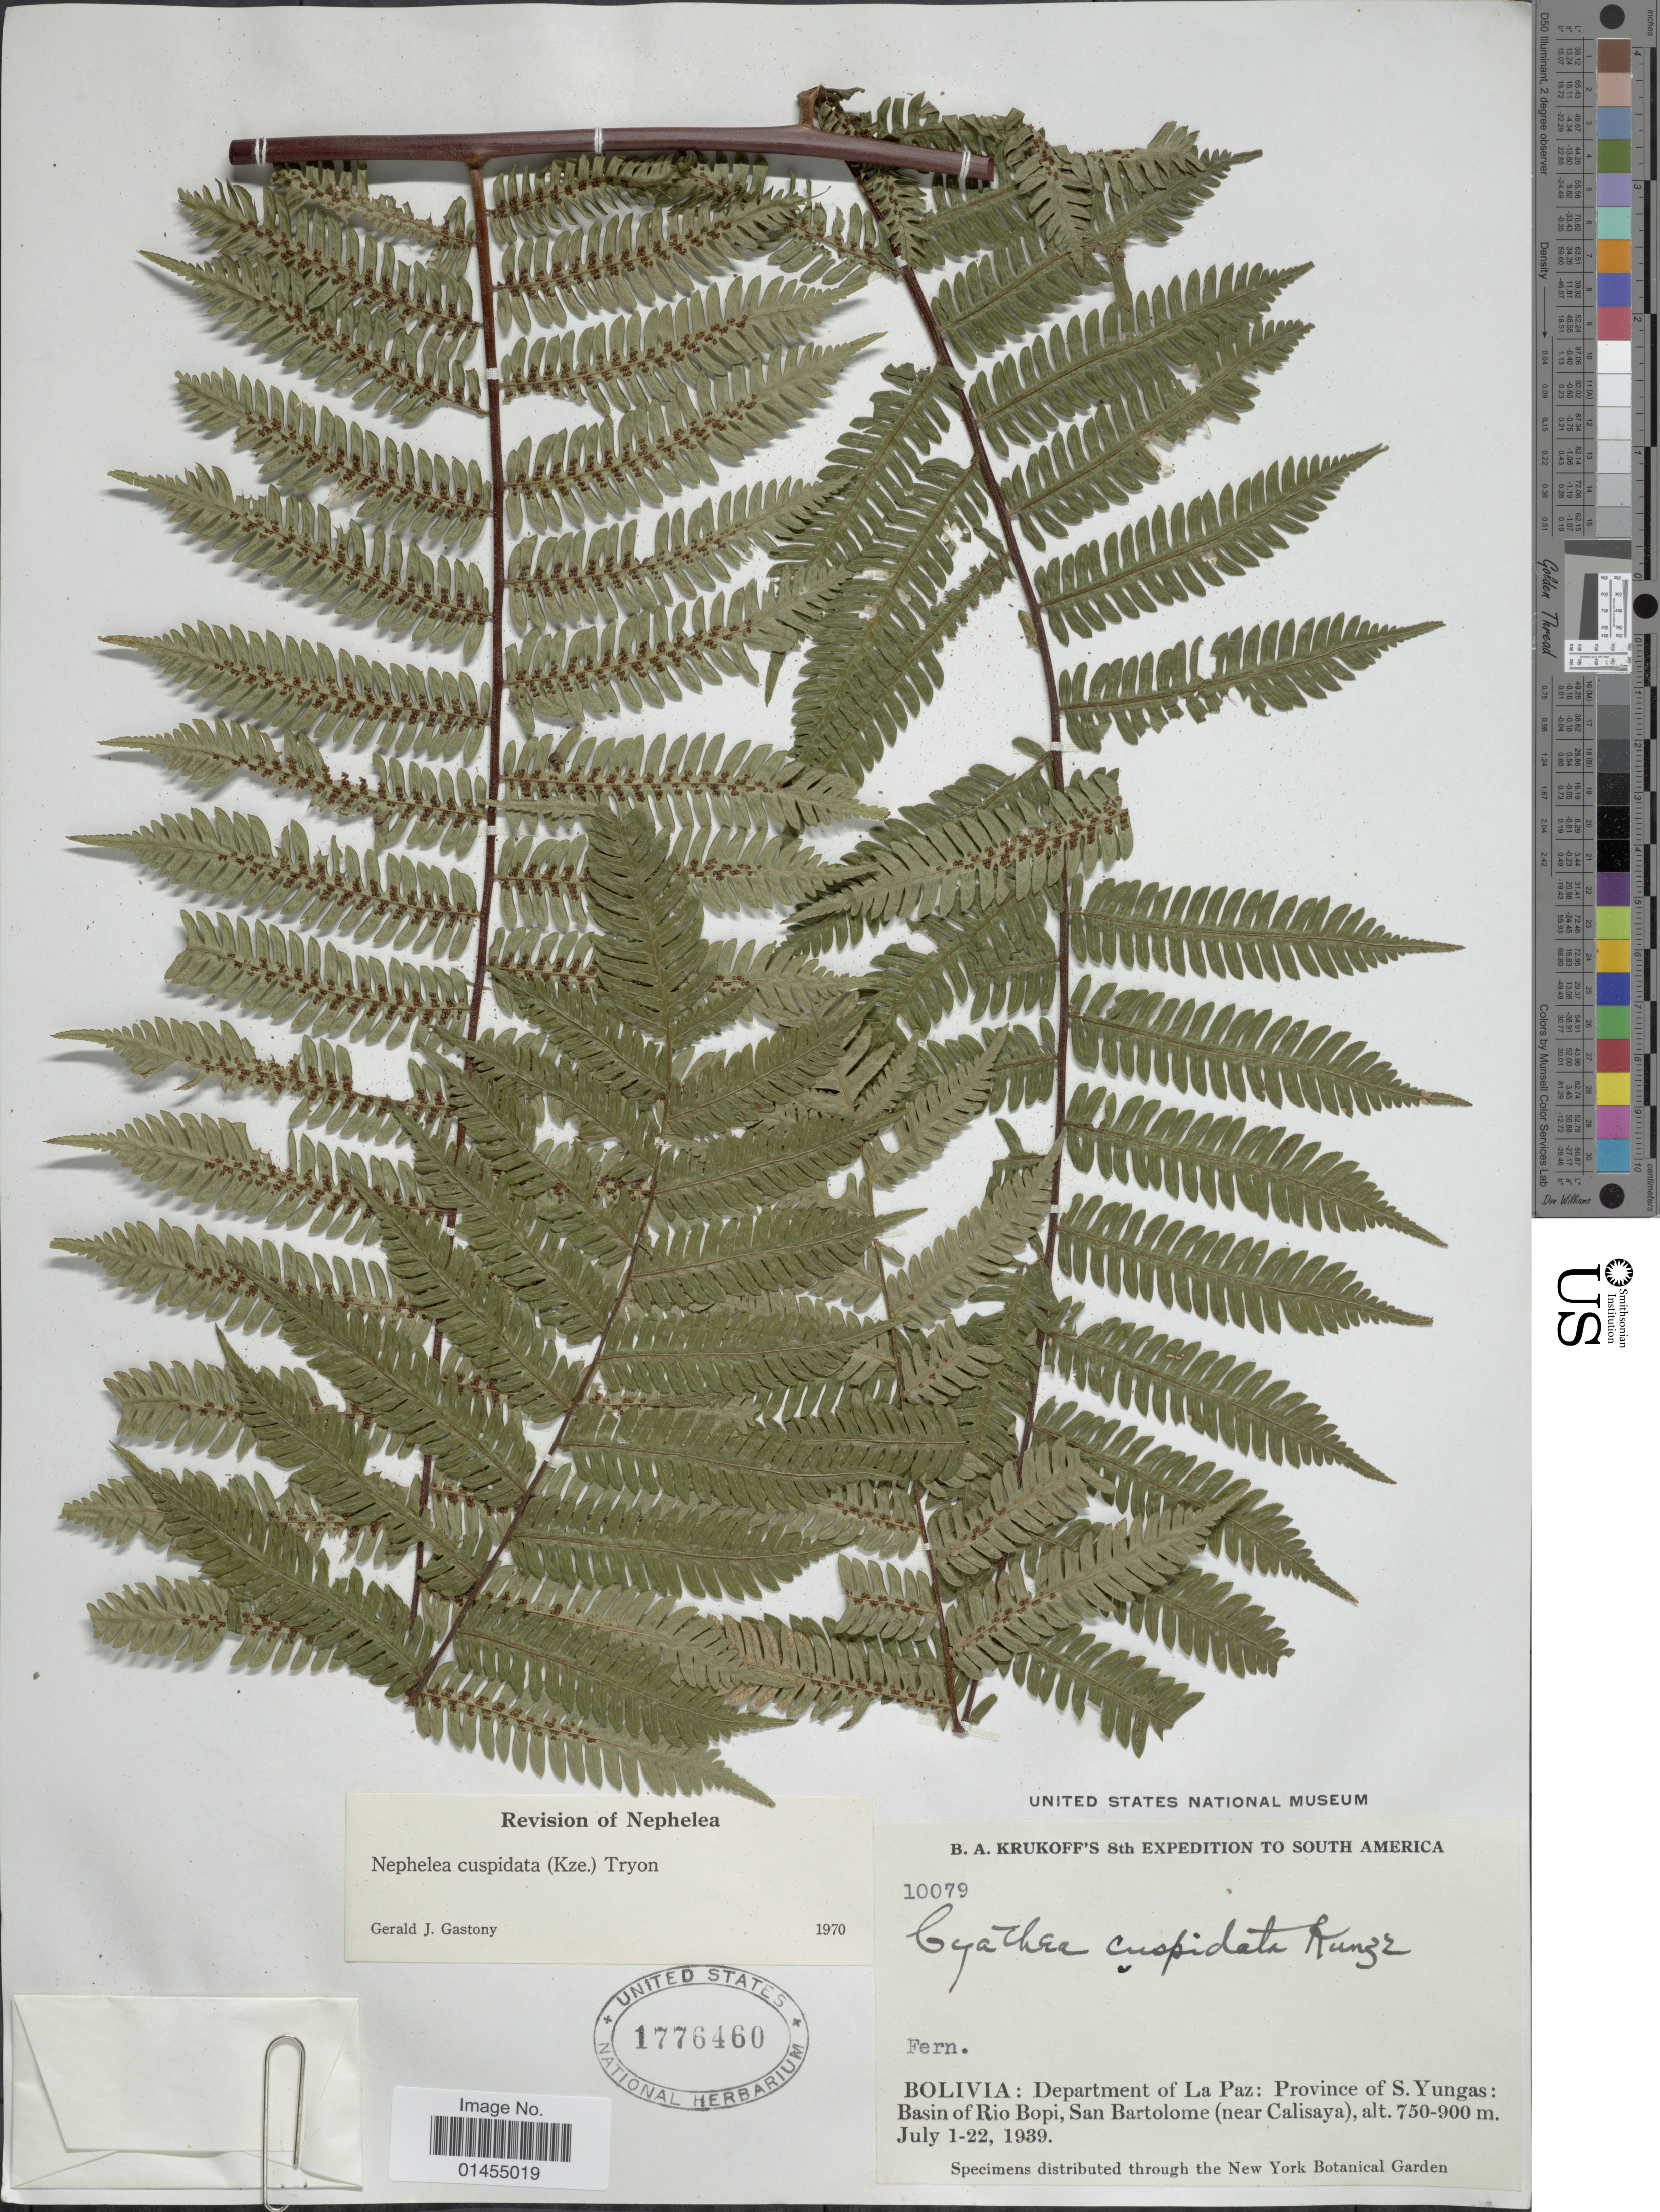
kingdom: Plantae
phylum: Tracheophyta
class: Polypodiopsida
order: Cyatheales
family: Cyatheaceae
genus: Alsophila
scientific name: Alsophila cuspidata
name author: (Kunze) D.S. Conant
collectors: B. A. Krukoff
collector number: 10079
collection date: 1939-07-01/1939-07-22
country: Bolivia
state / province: La Paz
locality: Province of S. Yungas: Basin of Rio Bopi, San Bartolome (near Calisaya)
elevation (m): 750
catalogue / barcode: US 1776460